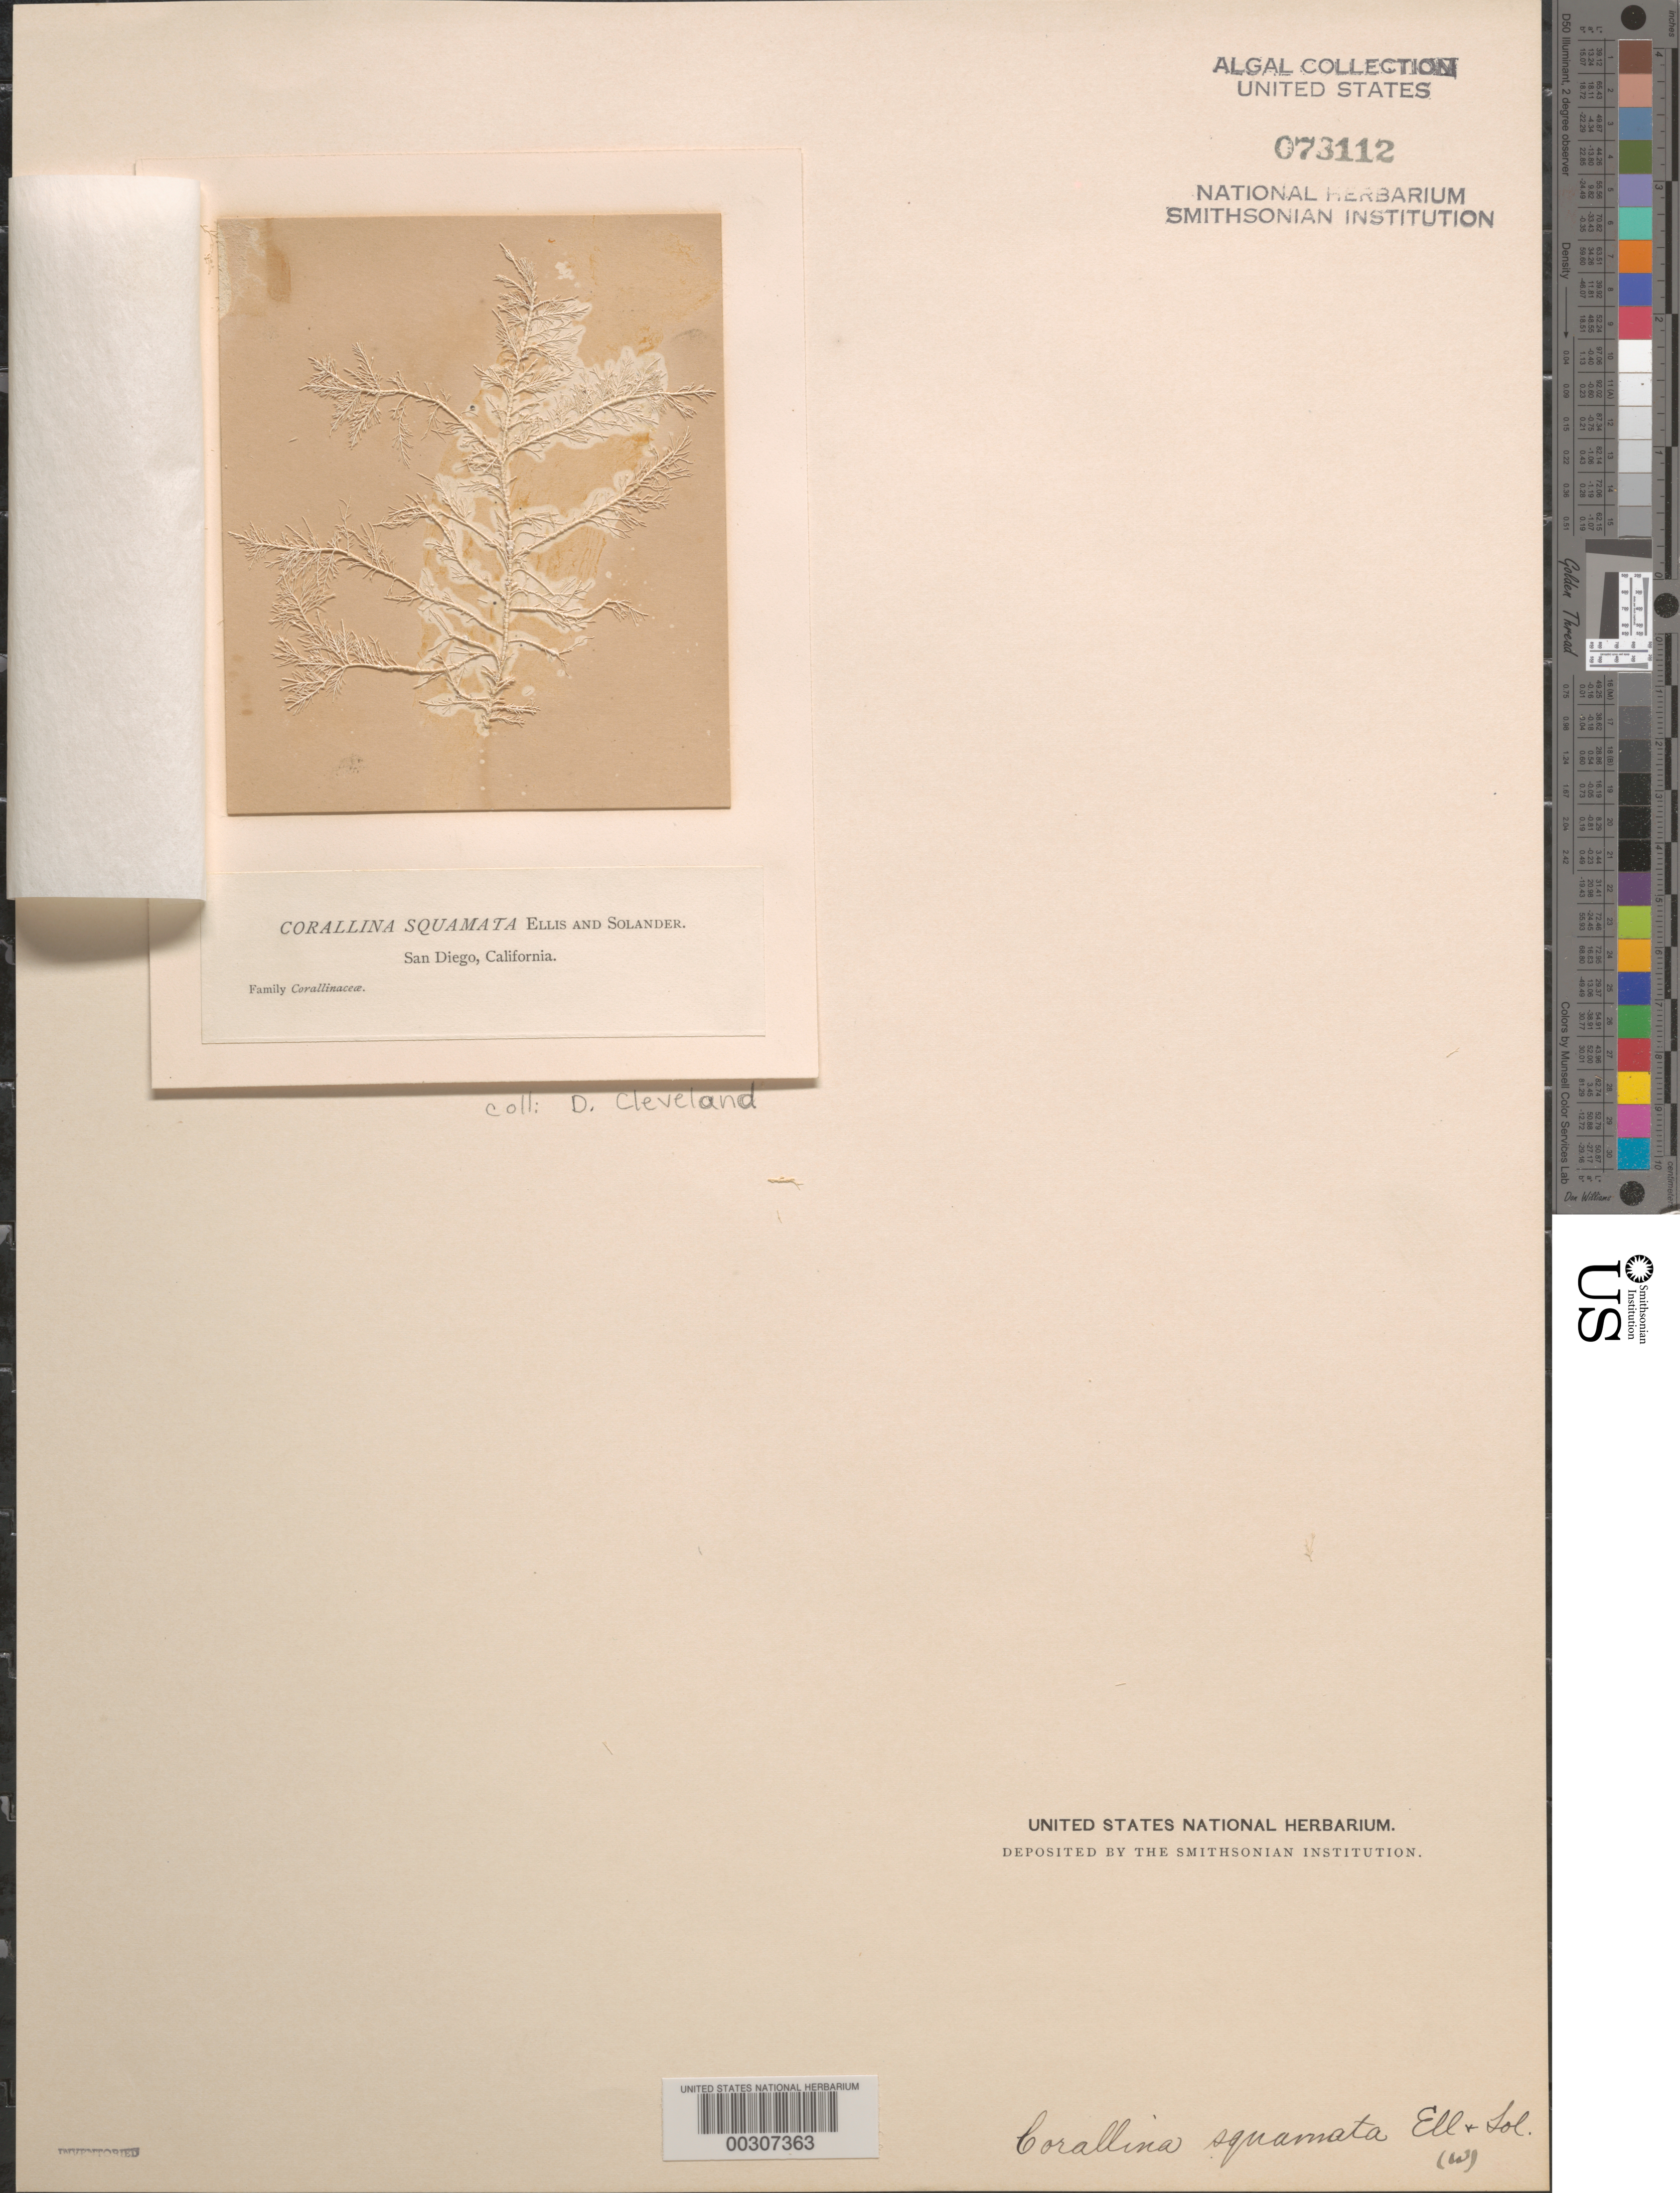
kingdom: Plantae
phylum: Rhodophyta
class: Florideophyceae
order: Corallinales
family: Corallinaceae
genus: Jania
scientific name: Jania squamata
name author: (L.) J.H. Kim et al.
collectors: D. Cleveland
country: United States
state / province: California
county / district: San Diego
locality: San Diego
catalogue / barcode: US 73112